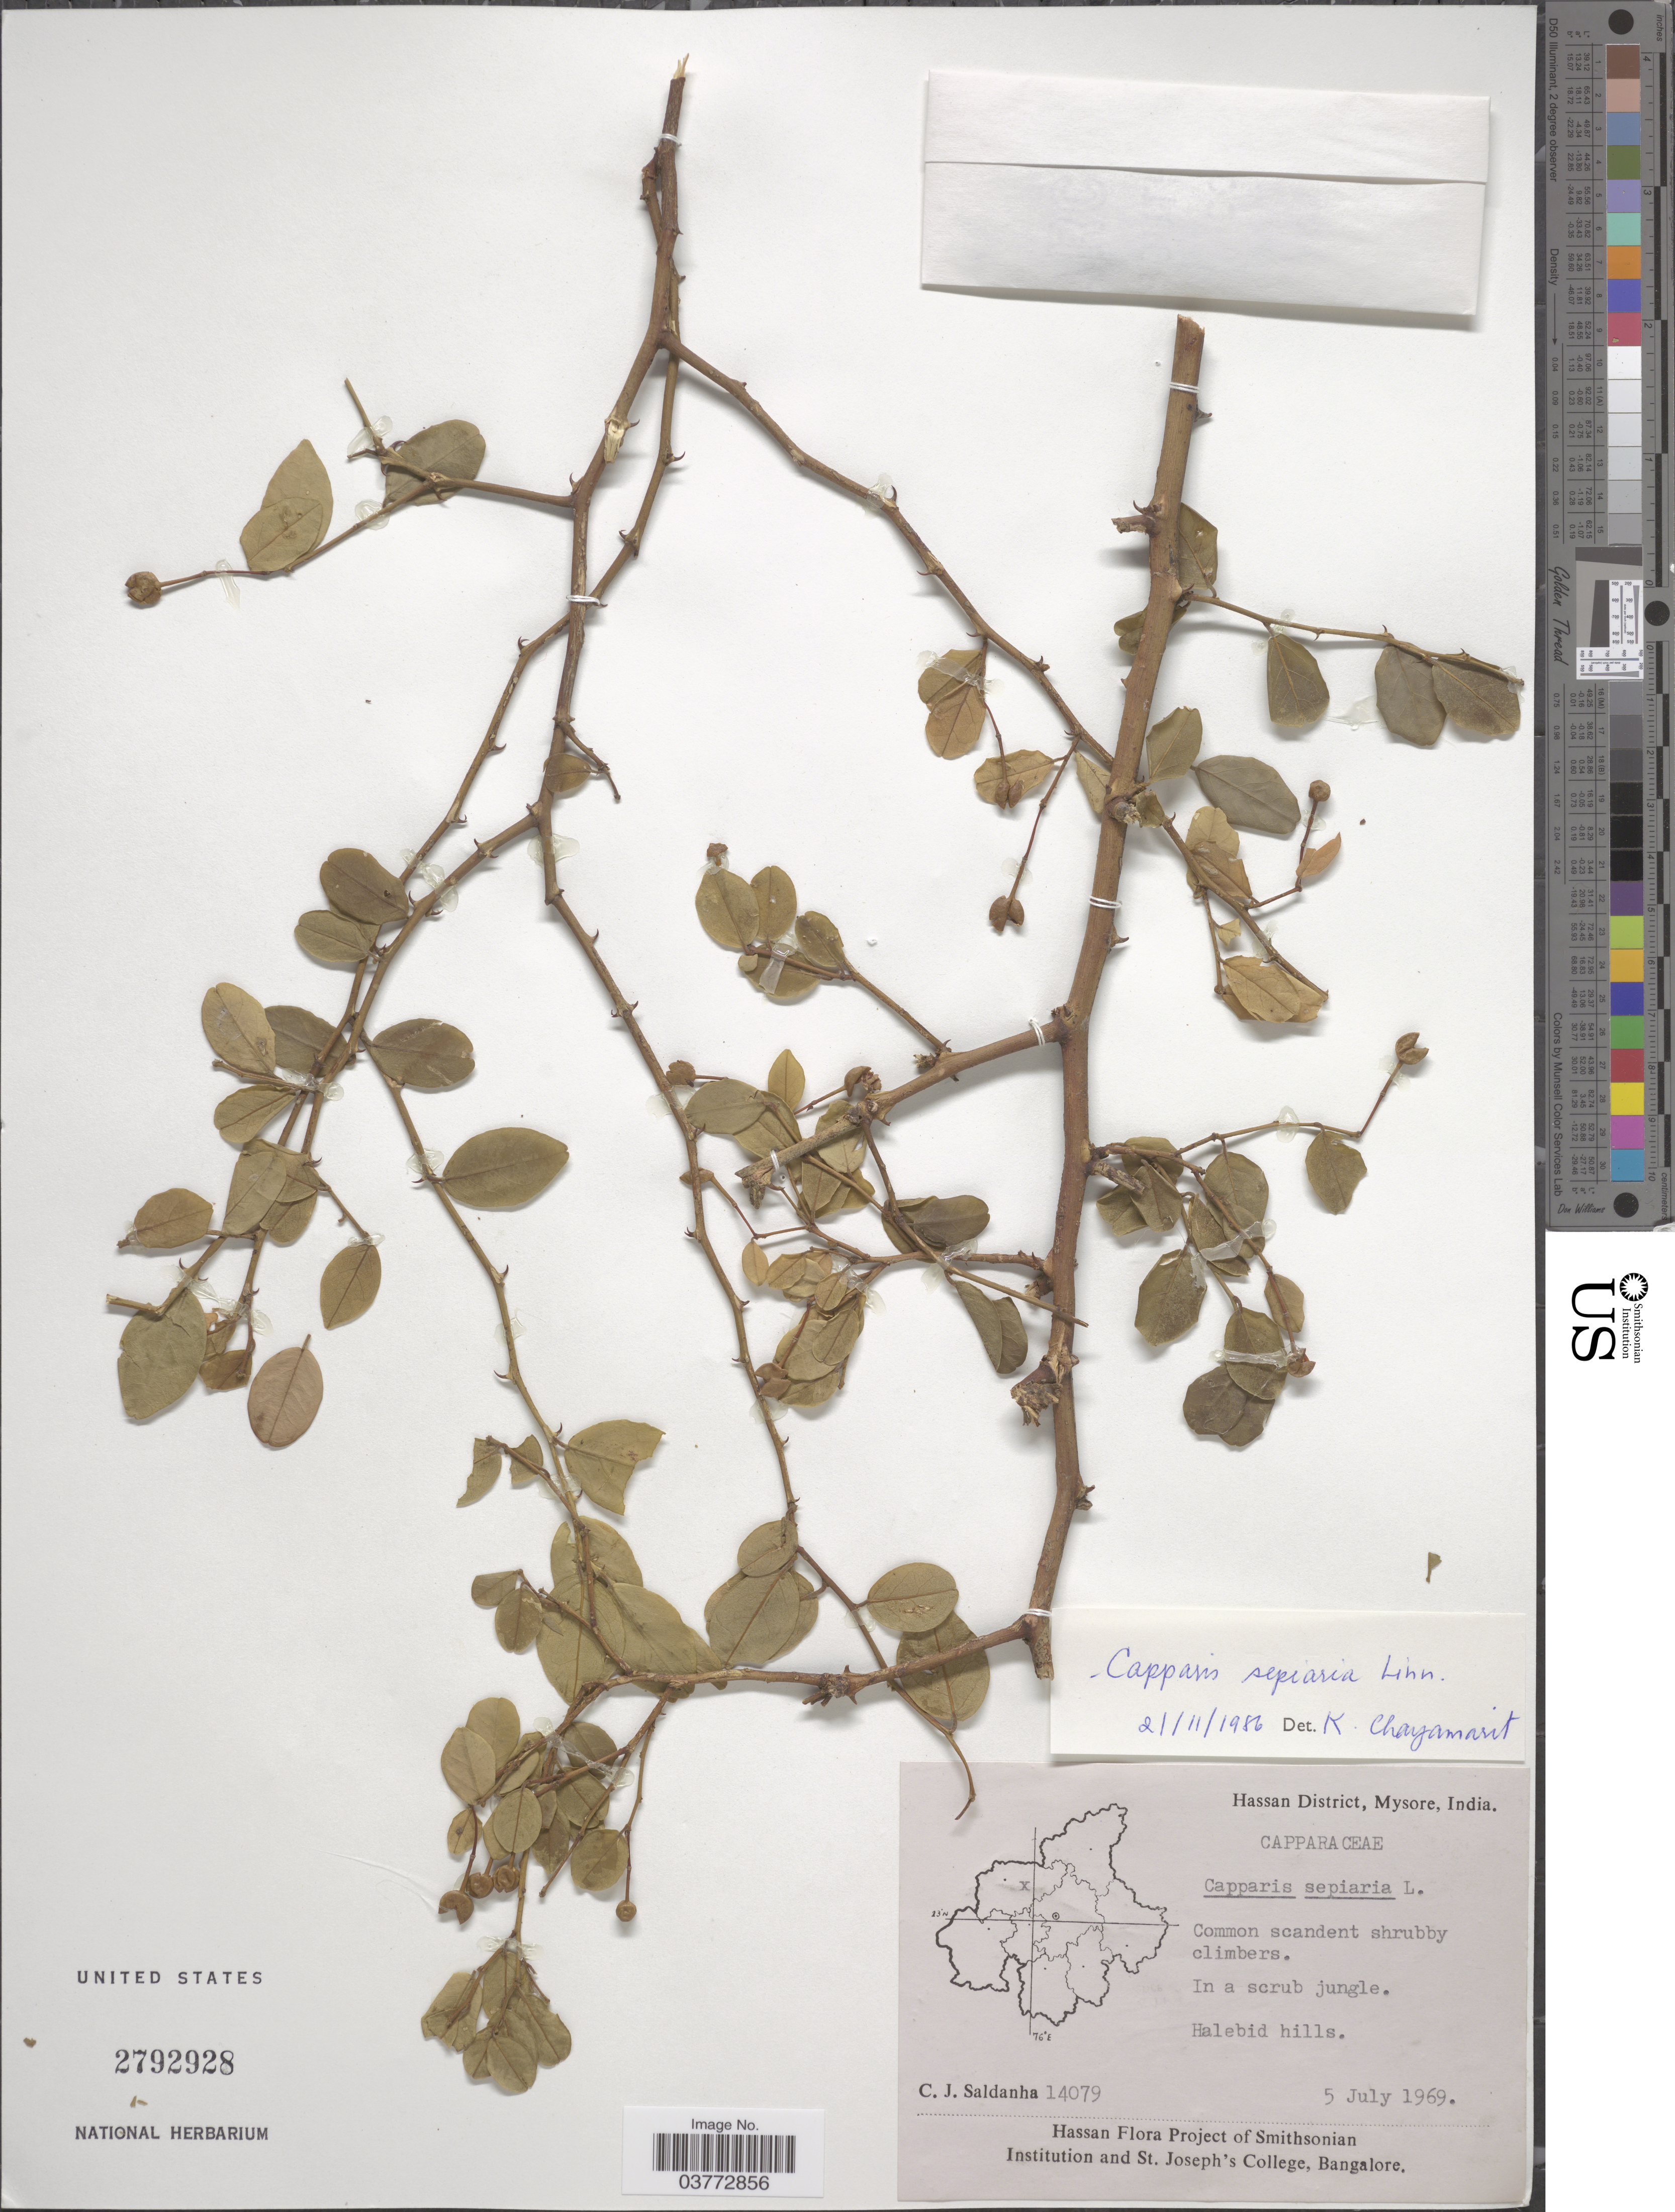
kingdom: Plantae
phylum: Tracheophyta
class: Magnoliopsida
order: Brassicales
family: Capparaceae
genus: Capparis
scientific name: Capparis sepiaria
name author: L.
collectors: C. J. Saldanha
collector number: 14079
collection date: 1969-07-05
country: India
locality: Hassan District, Mysore. Halebid hills.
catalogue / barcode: US 2792928